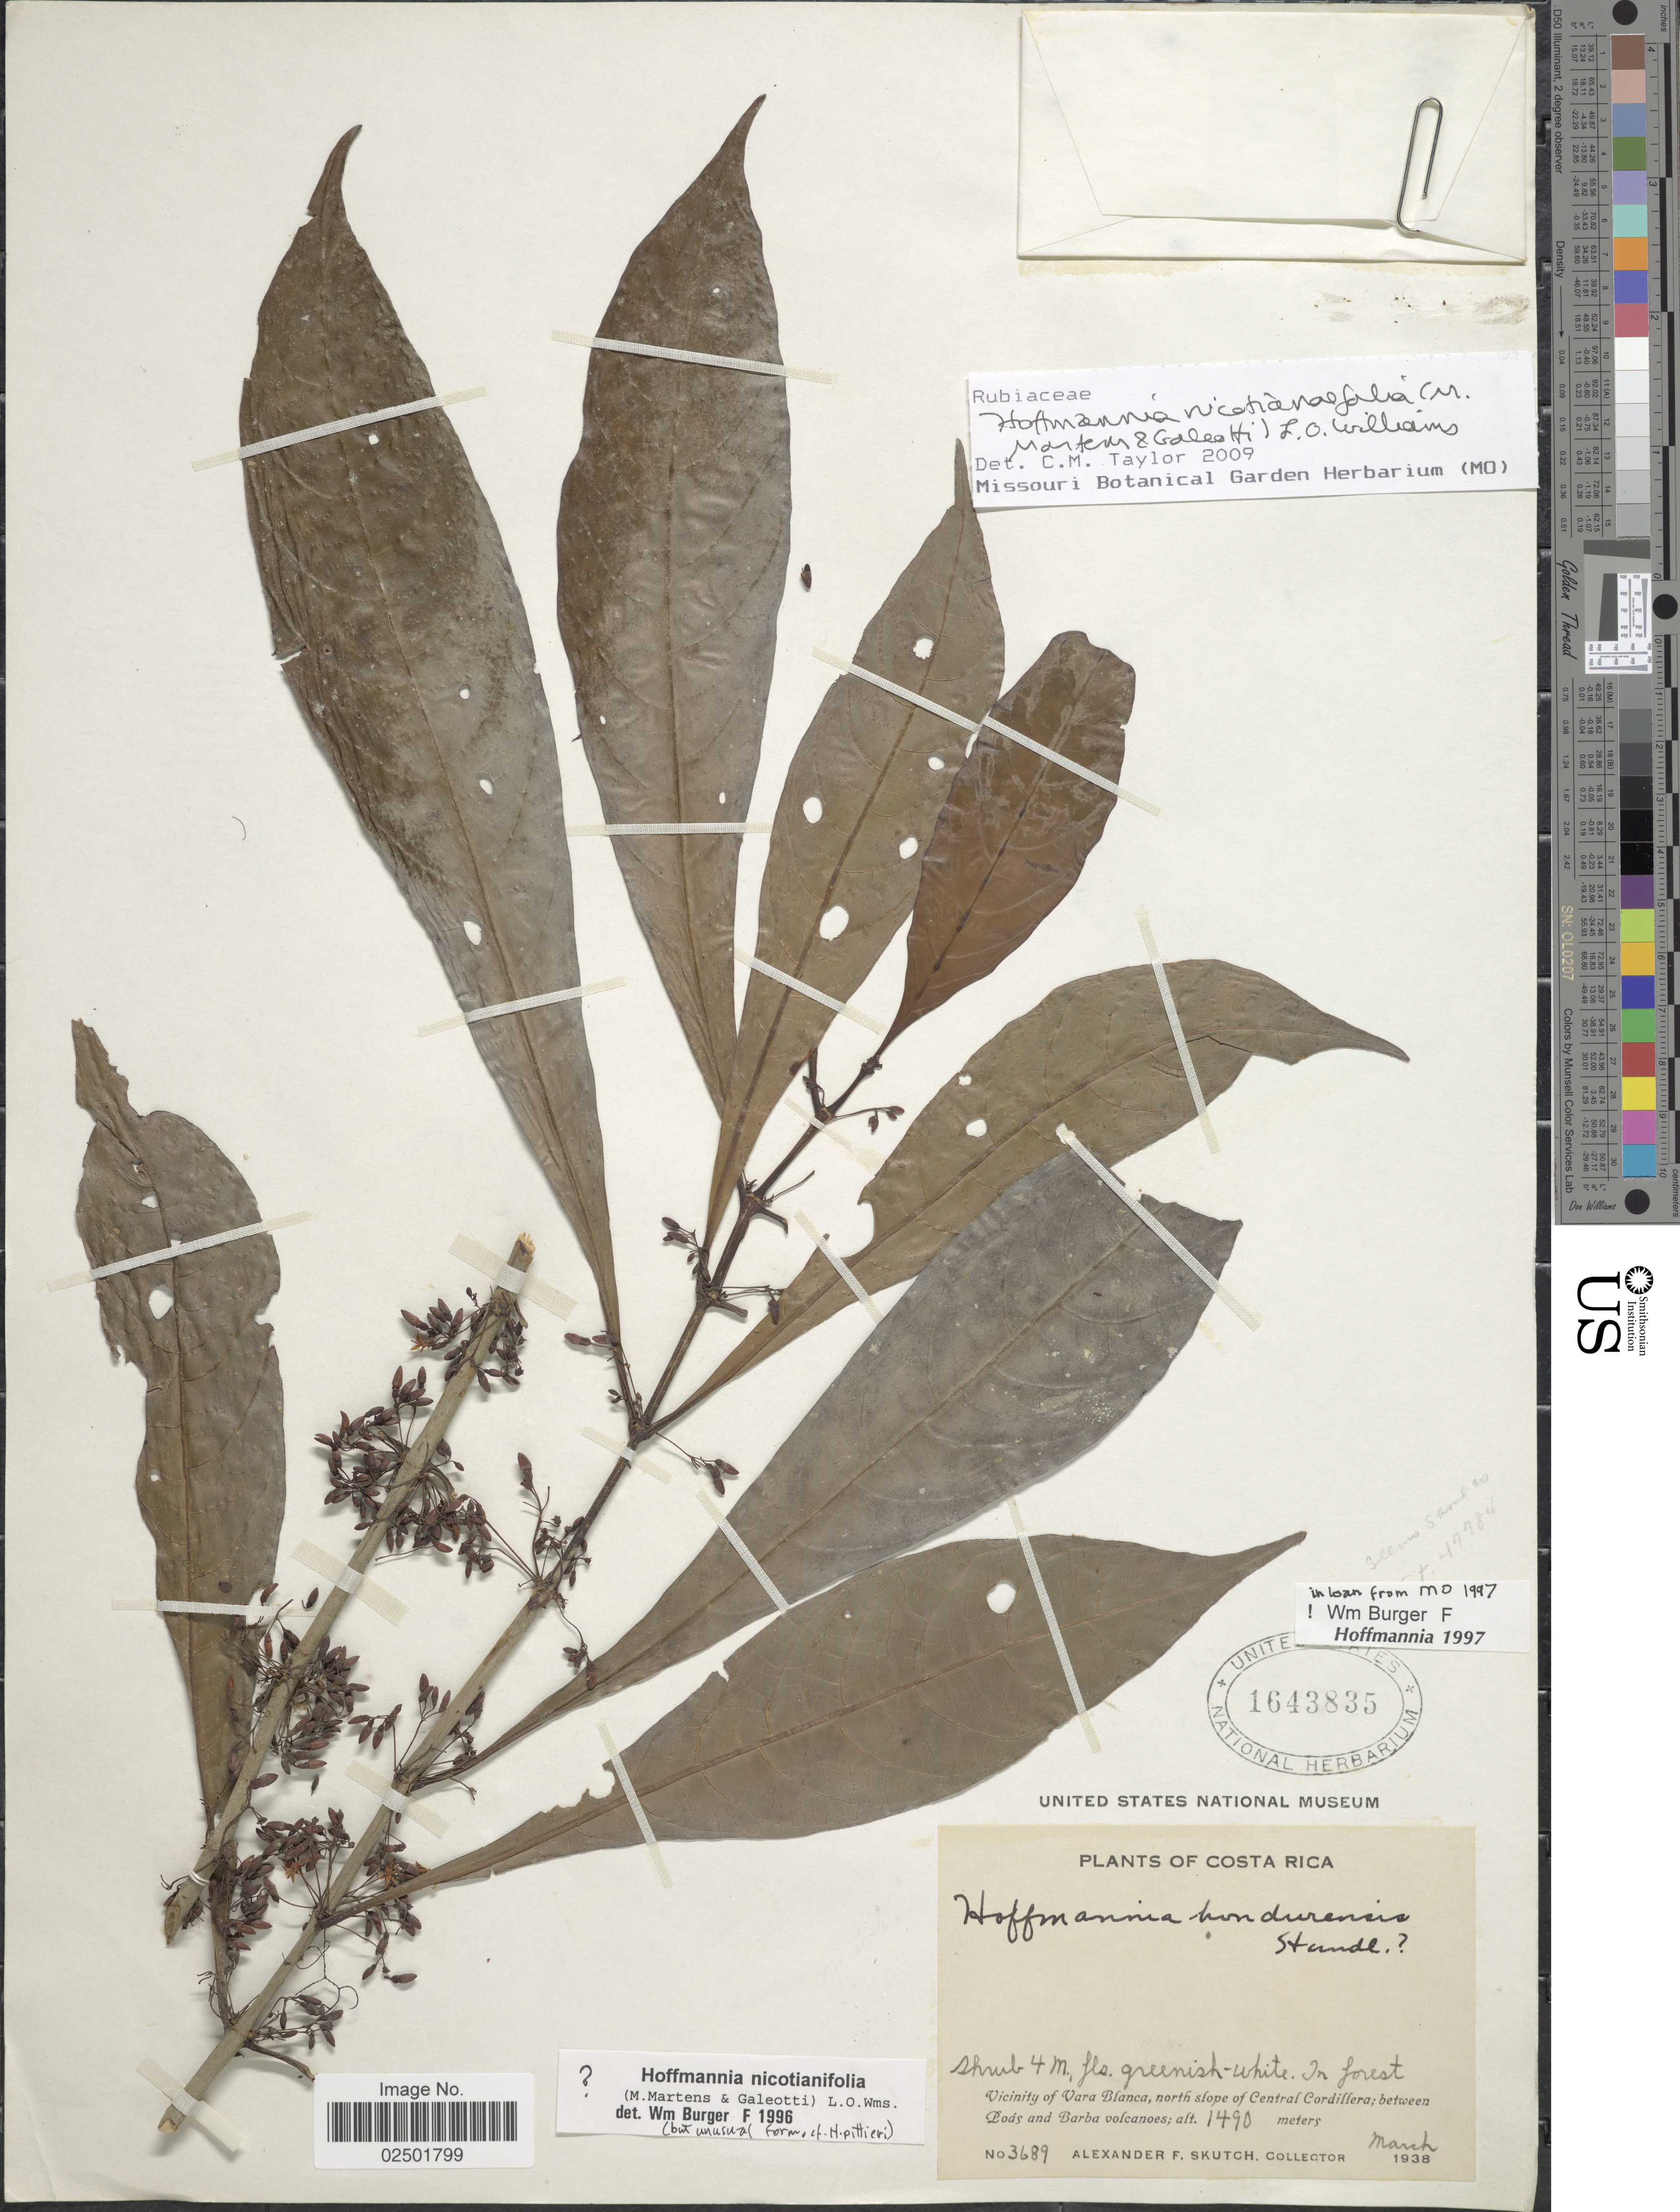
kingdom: Plantae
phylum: Tracheophyta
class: Magnoliopsida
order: Gentianales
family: Rubiaceae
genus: Hoffmannia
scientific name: Hoffmannia nicotianifolia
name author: (M. Martens & Galeoti) L.O. Williams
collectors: A. F. Skutch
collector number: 3689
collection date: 1938-03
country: Costa Rica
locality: Vicinity of Vara Blanca, north slope of Central Cordillera; between Pods and Barba volcanoes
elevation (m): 1490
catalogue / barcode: US 1643835